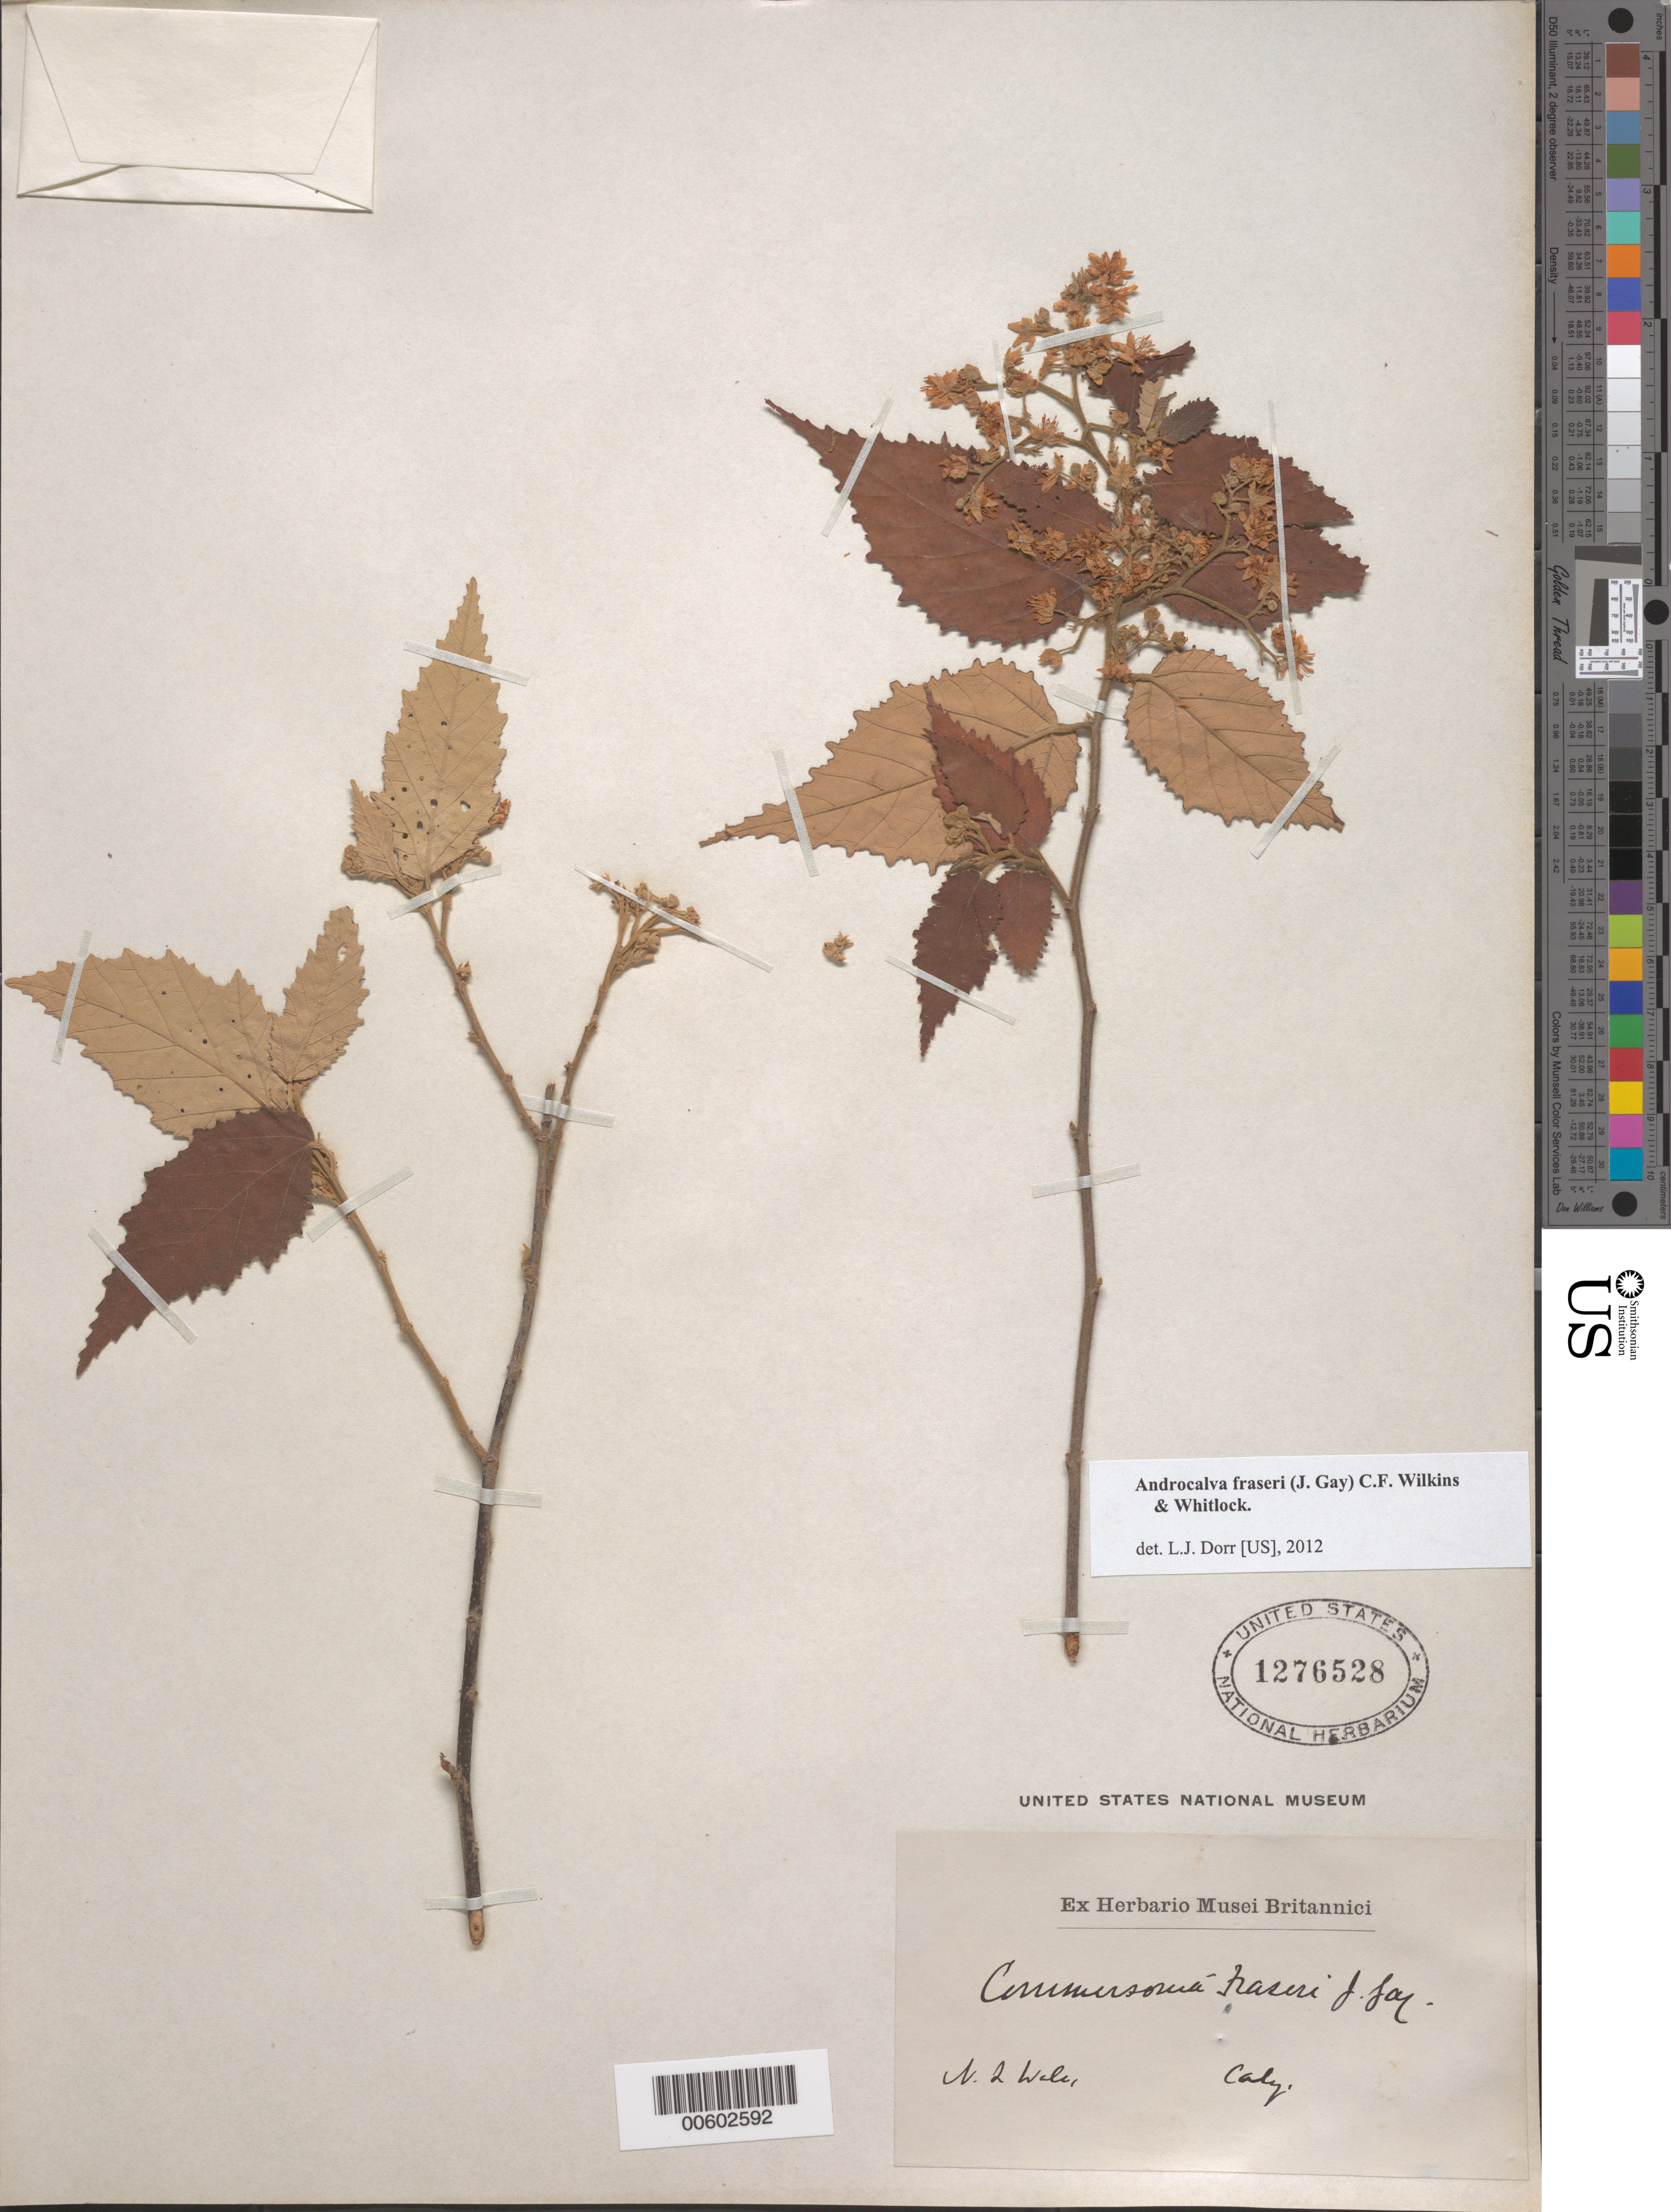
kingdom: Plantae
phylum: Tracheophyta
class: Magnoliopsida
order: Malvales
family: Malvaceae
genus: Commersonia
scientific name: Commersonia fraseri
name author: J. Gay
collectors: -. Caly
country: Australia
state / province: New South Wales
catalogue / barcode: US 1276528